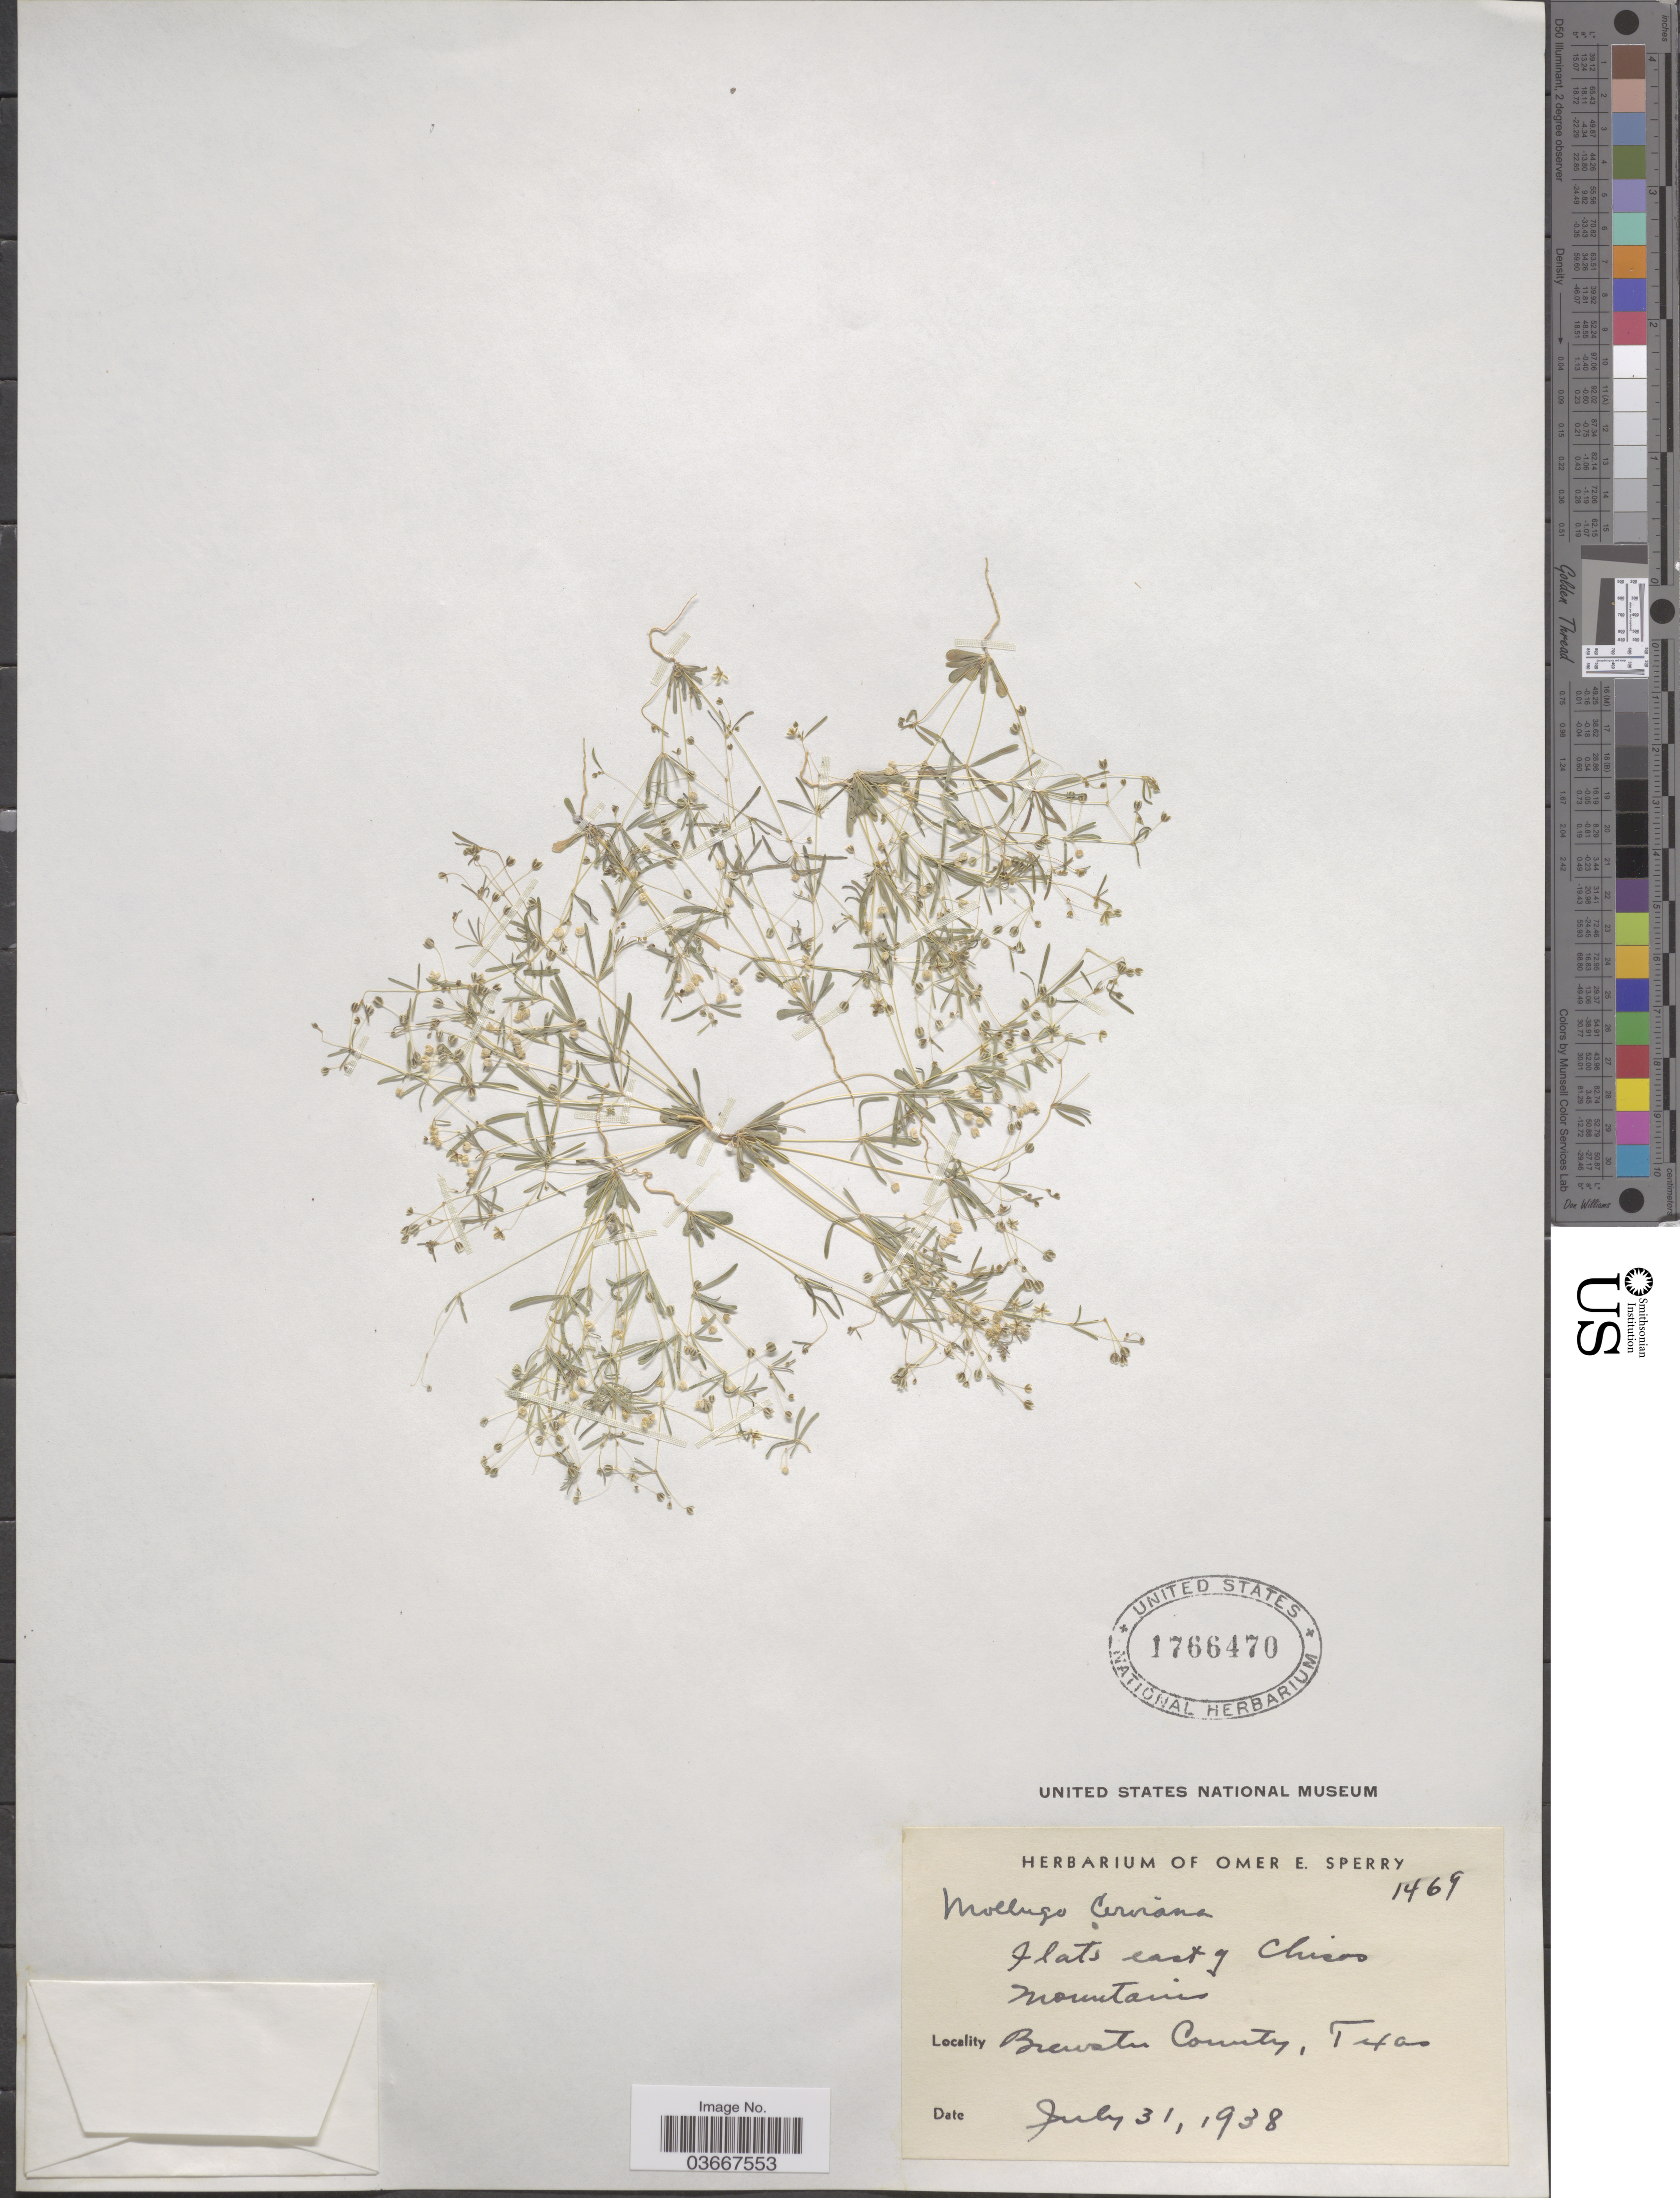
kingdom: Plantae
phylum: Tracheophyta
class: Magnoliopsida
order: Caryophyllales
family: Molluginaceae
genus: Hypertelis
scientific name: Hypertelis umbellata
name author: (Forssk.) Thulin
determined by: Strong, Mark T., (BOT), Smithsonian Institution - National Museum of Natural History (UNITED STATES)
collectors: ex. herb. Omer E. Sperry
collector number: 1469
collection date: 1938-07-31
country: United States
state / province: Texas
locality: Flats east of Chisos Mountains. Brewster County.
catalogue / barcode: US 1766470